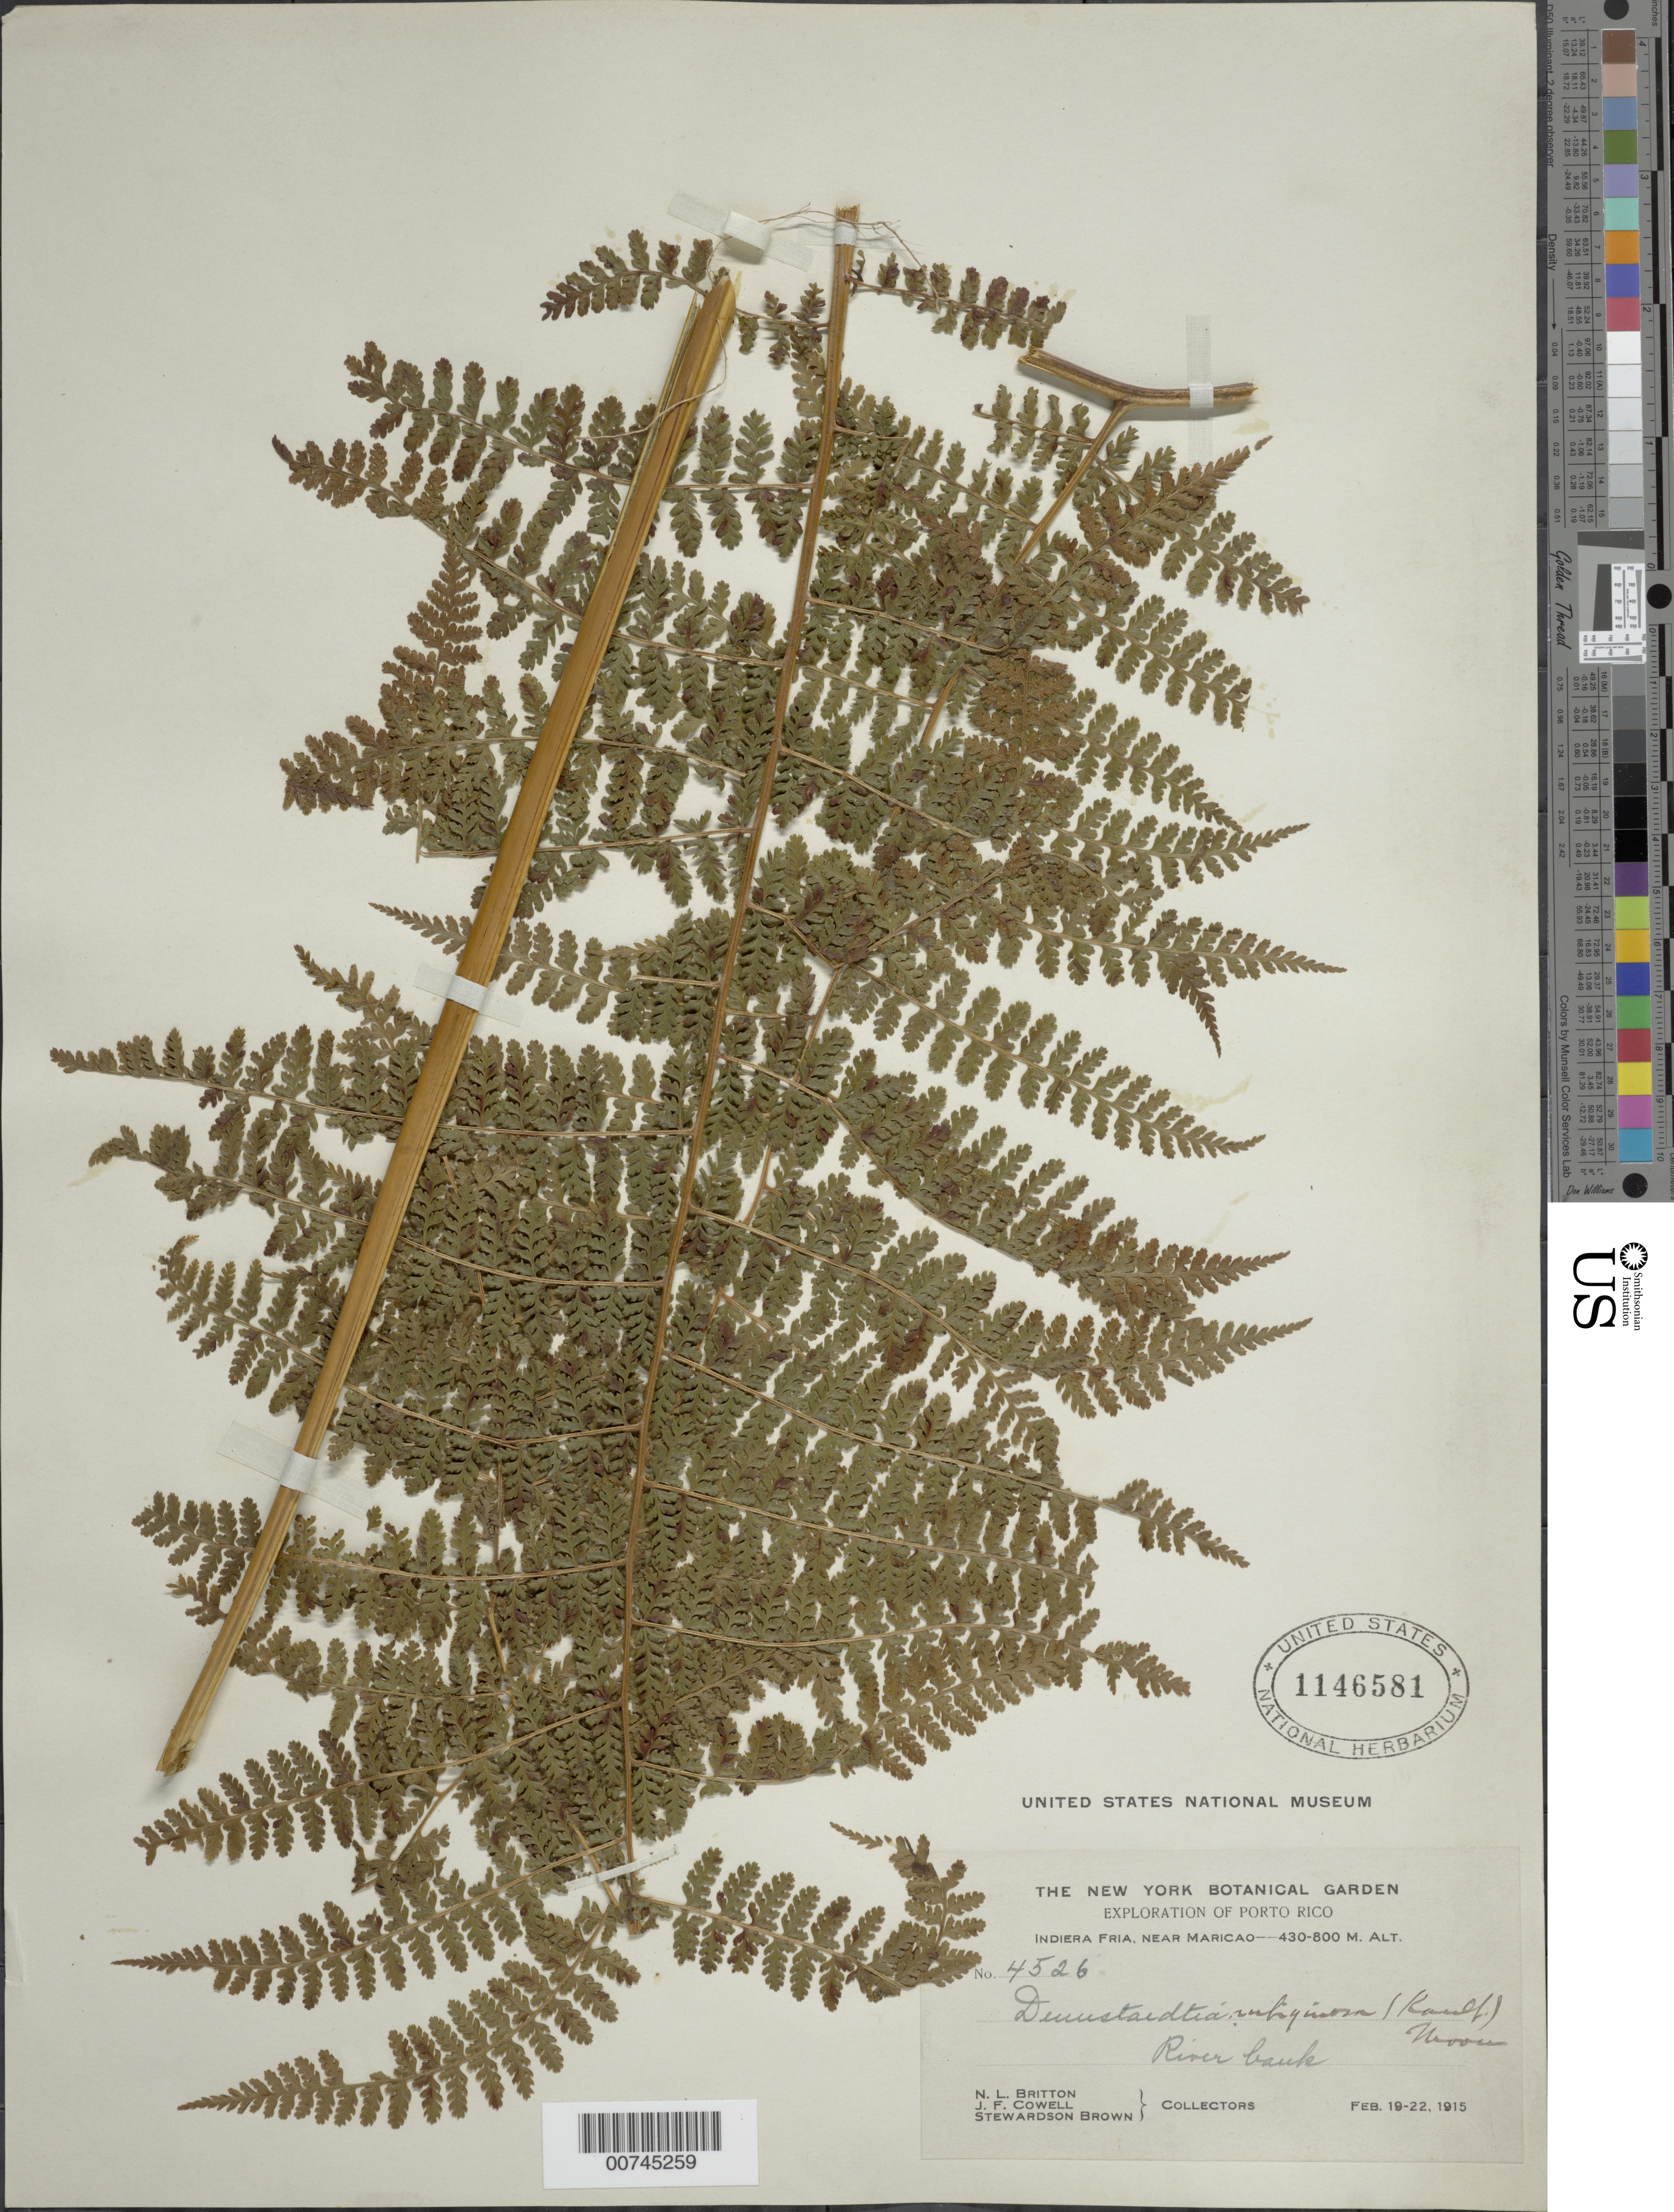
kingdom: Plantae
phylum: Tracheophyta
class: Polypodiopsida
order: Polypodiales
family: Dennstaedtiaceae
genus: Dennstaedtia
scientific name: Dennstaedtia cicutaria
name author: (Sw.) T. Moore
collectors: N. Britton, J. F. Cowell & S. Brown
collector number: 4526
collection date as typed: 19 Feb 1915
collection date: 1915-02-19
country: Puerto Rico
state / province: Maricao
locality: Indiera Fría, near Maricao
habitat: River bank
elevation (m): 430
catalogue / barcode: US 1146581